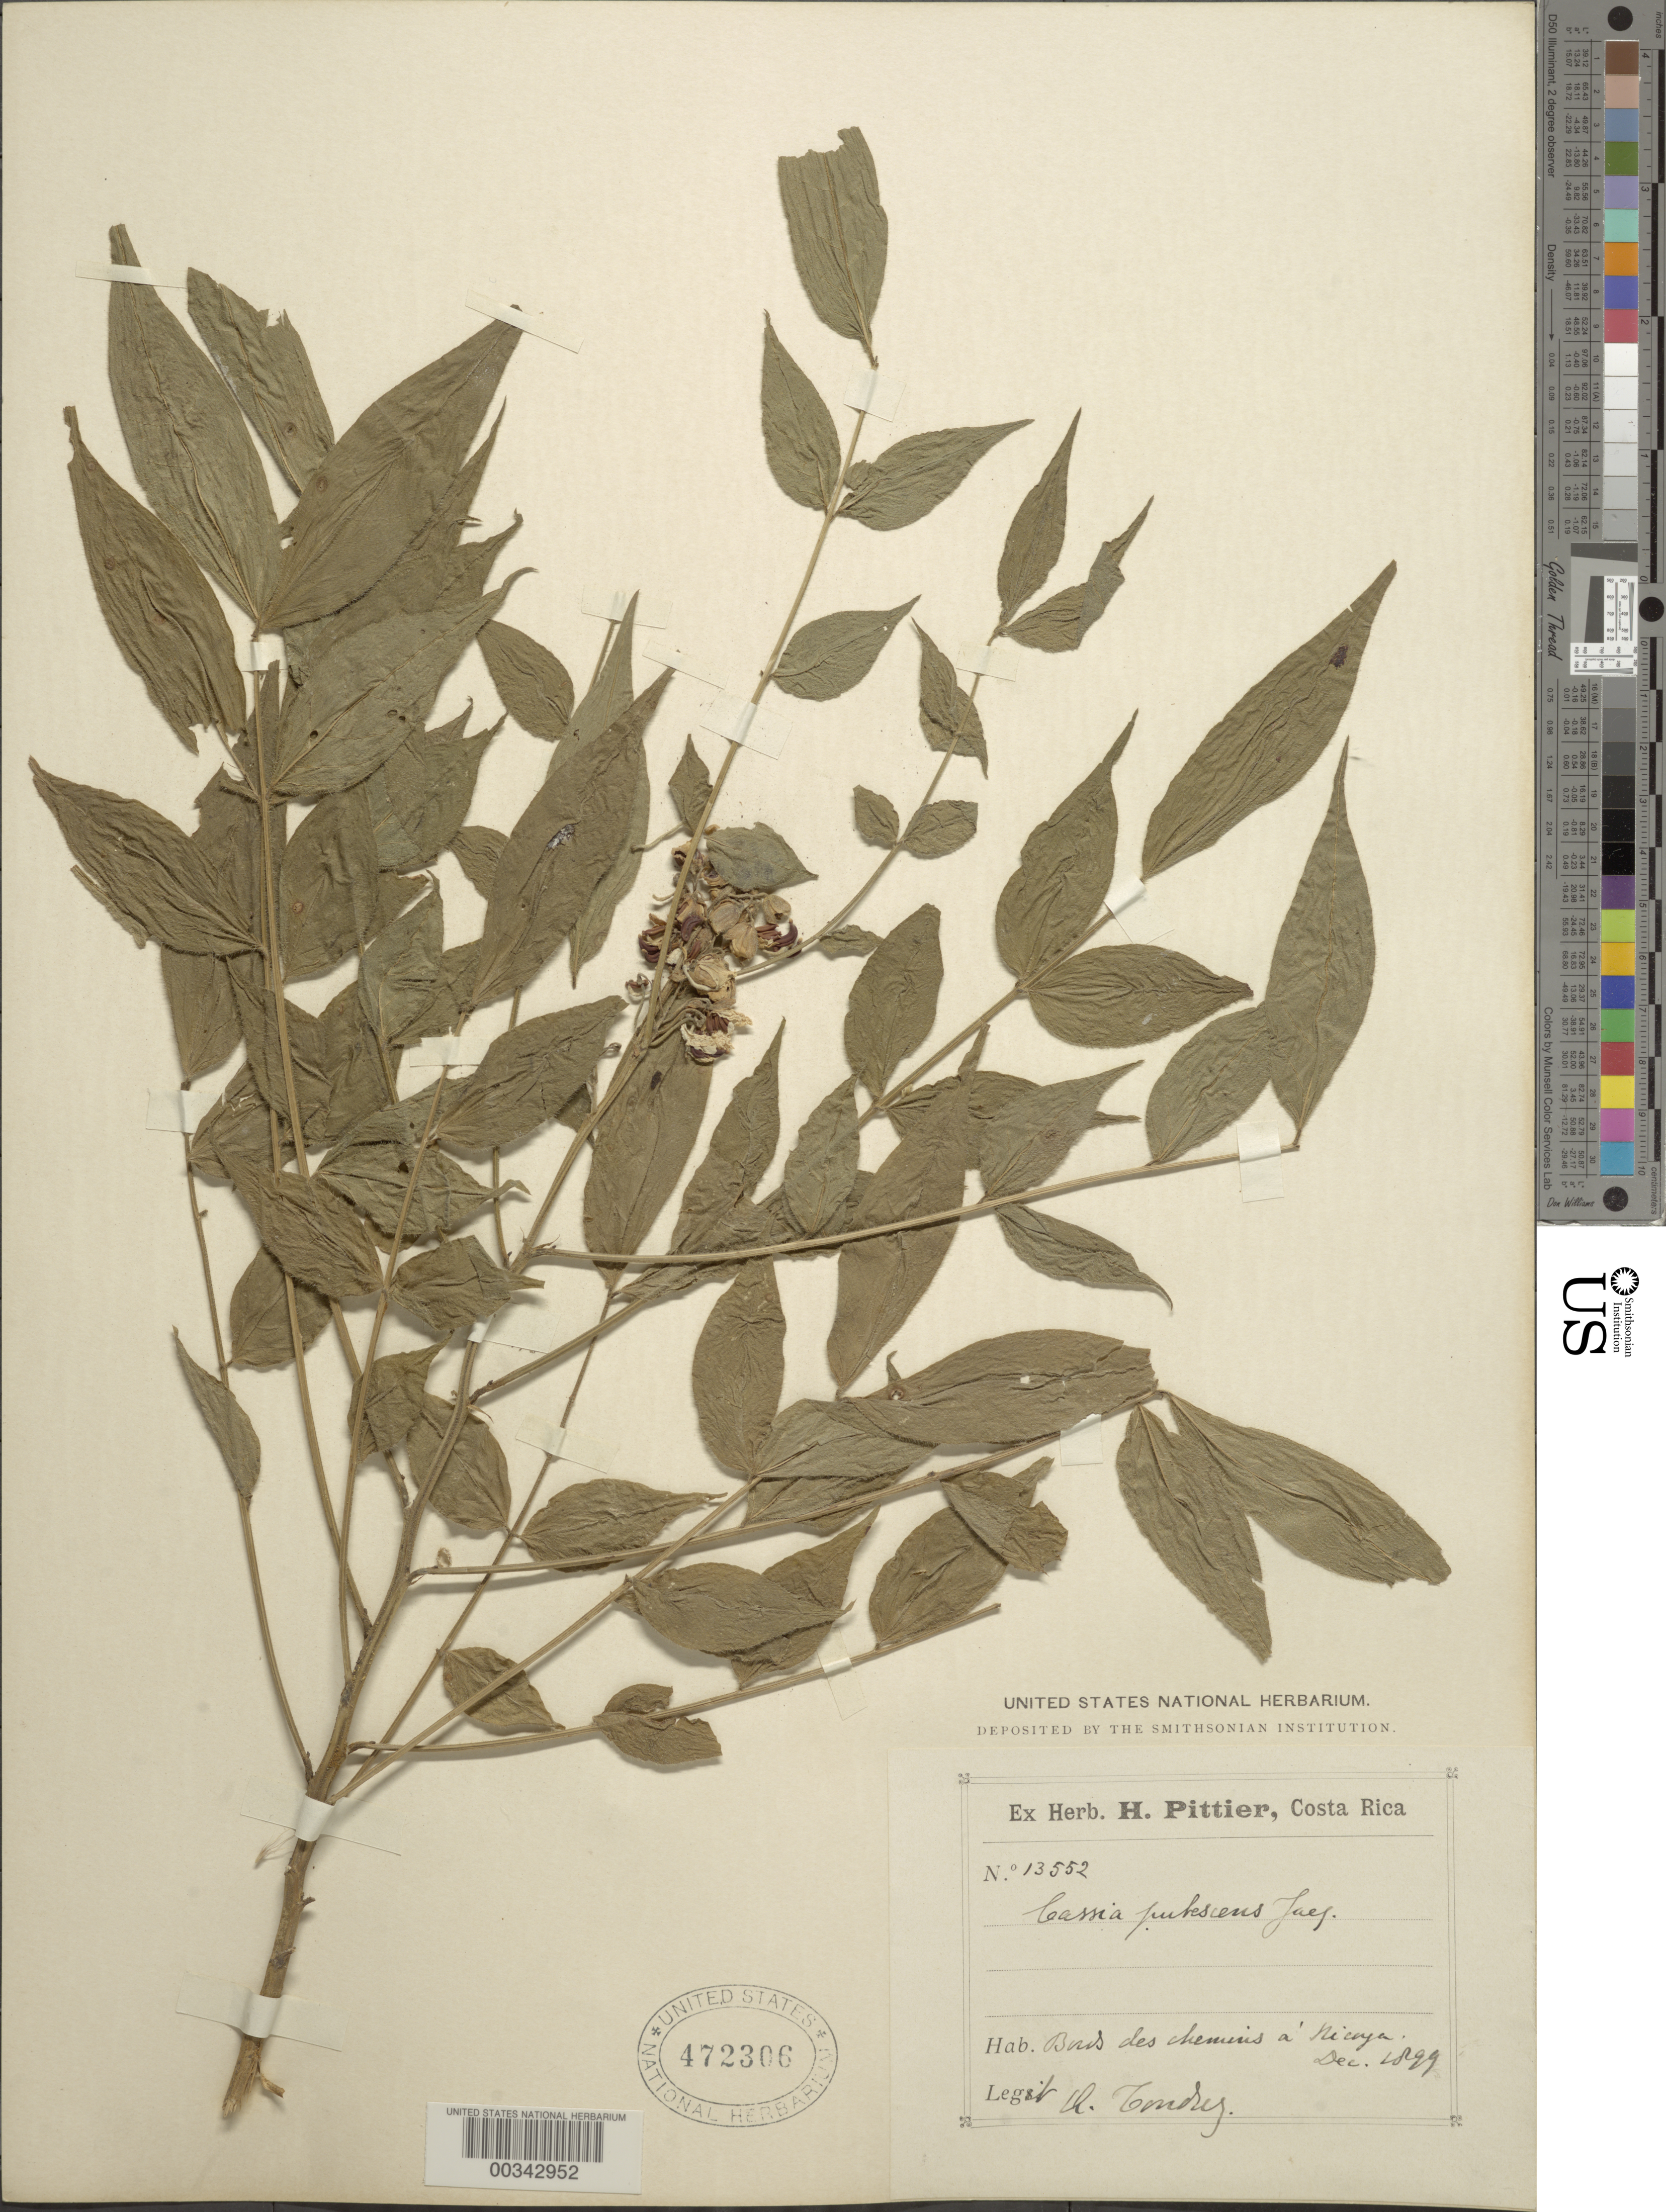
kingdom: Plantae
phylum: Tracheophyta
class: Magnoliopsida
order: Fabales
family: Fabaceae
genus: Senna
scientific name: Senna hirsuta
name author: (L.) H.S. Irwin & Barneby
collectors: A. Tonduz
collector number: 13552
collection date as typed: Dec 1899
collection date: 1899-12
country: Costa Rica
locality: Nicoya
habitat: Edge of road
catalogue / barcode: US 472306